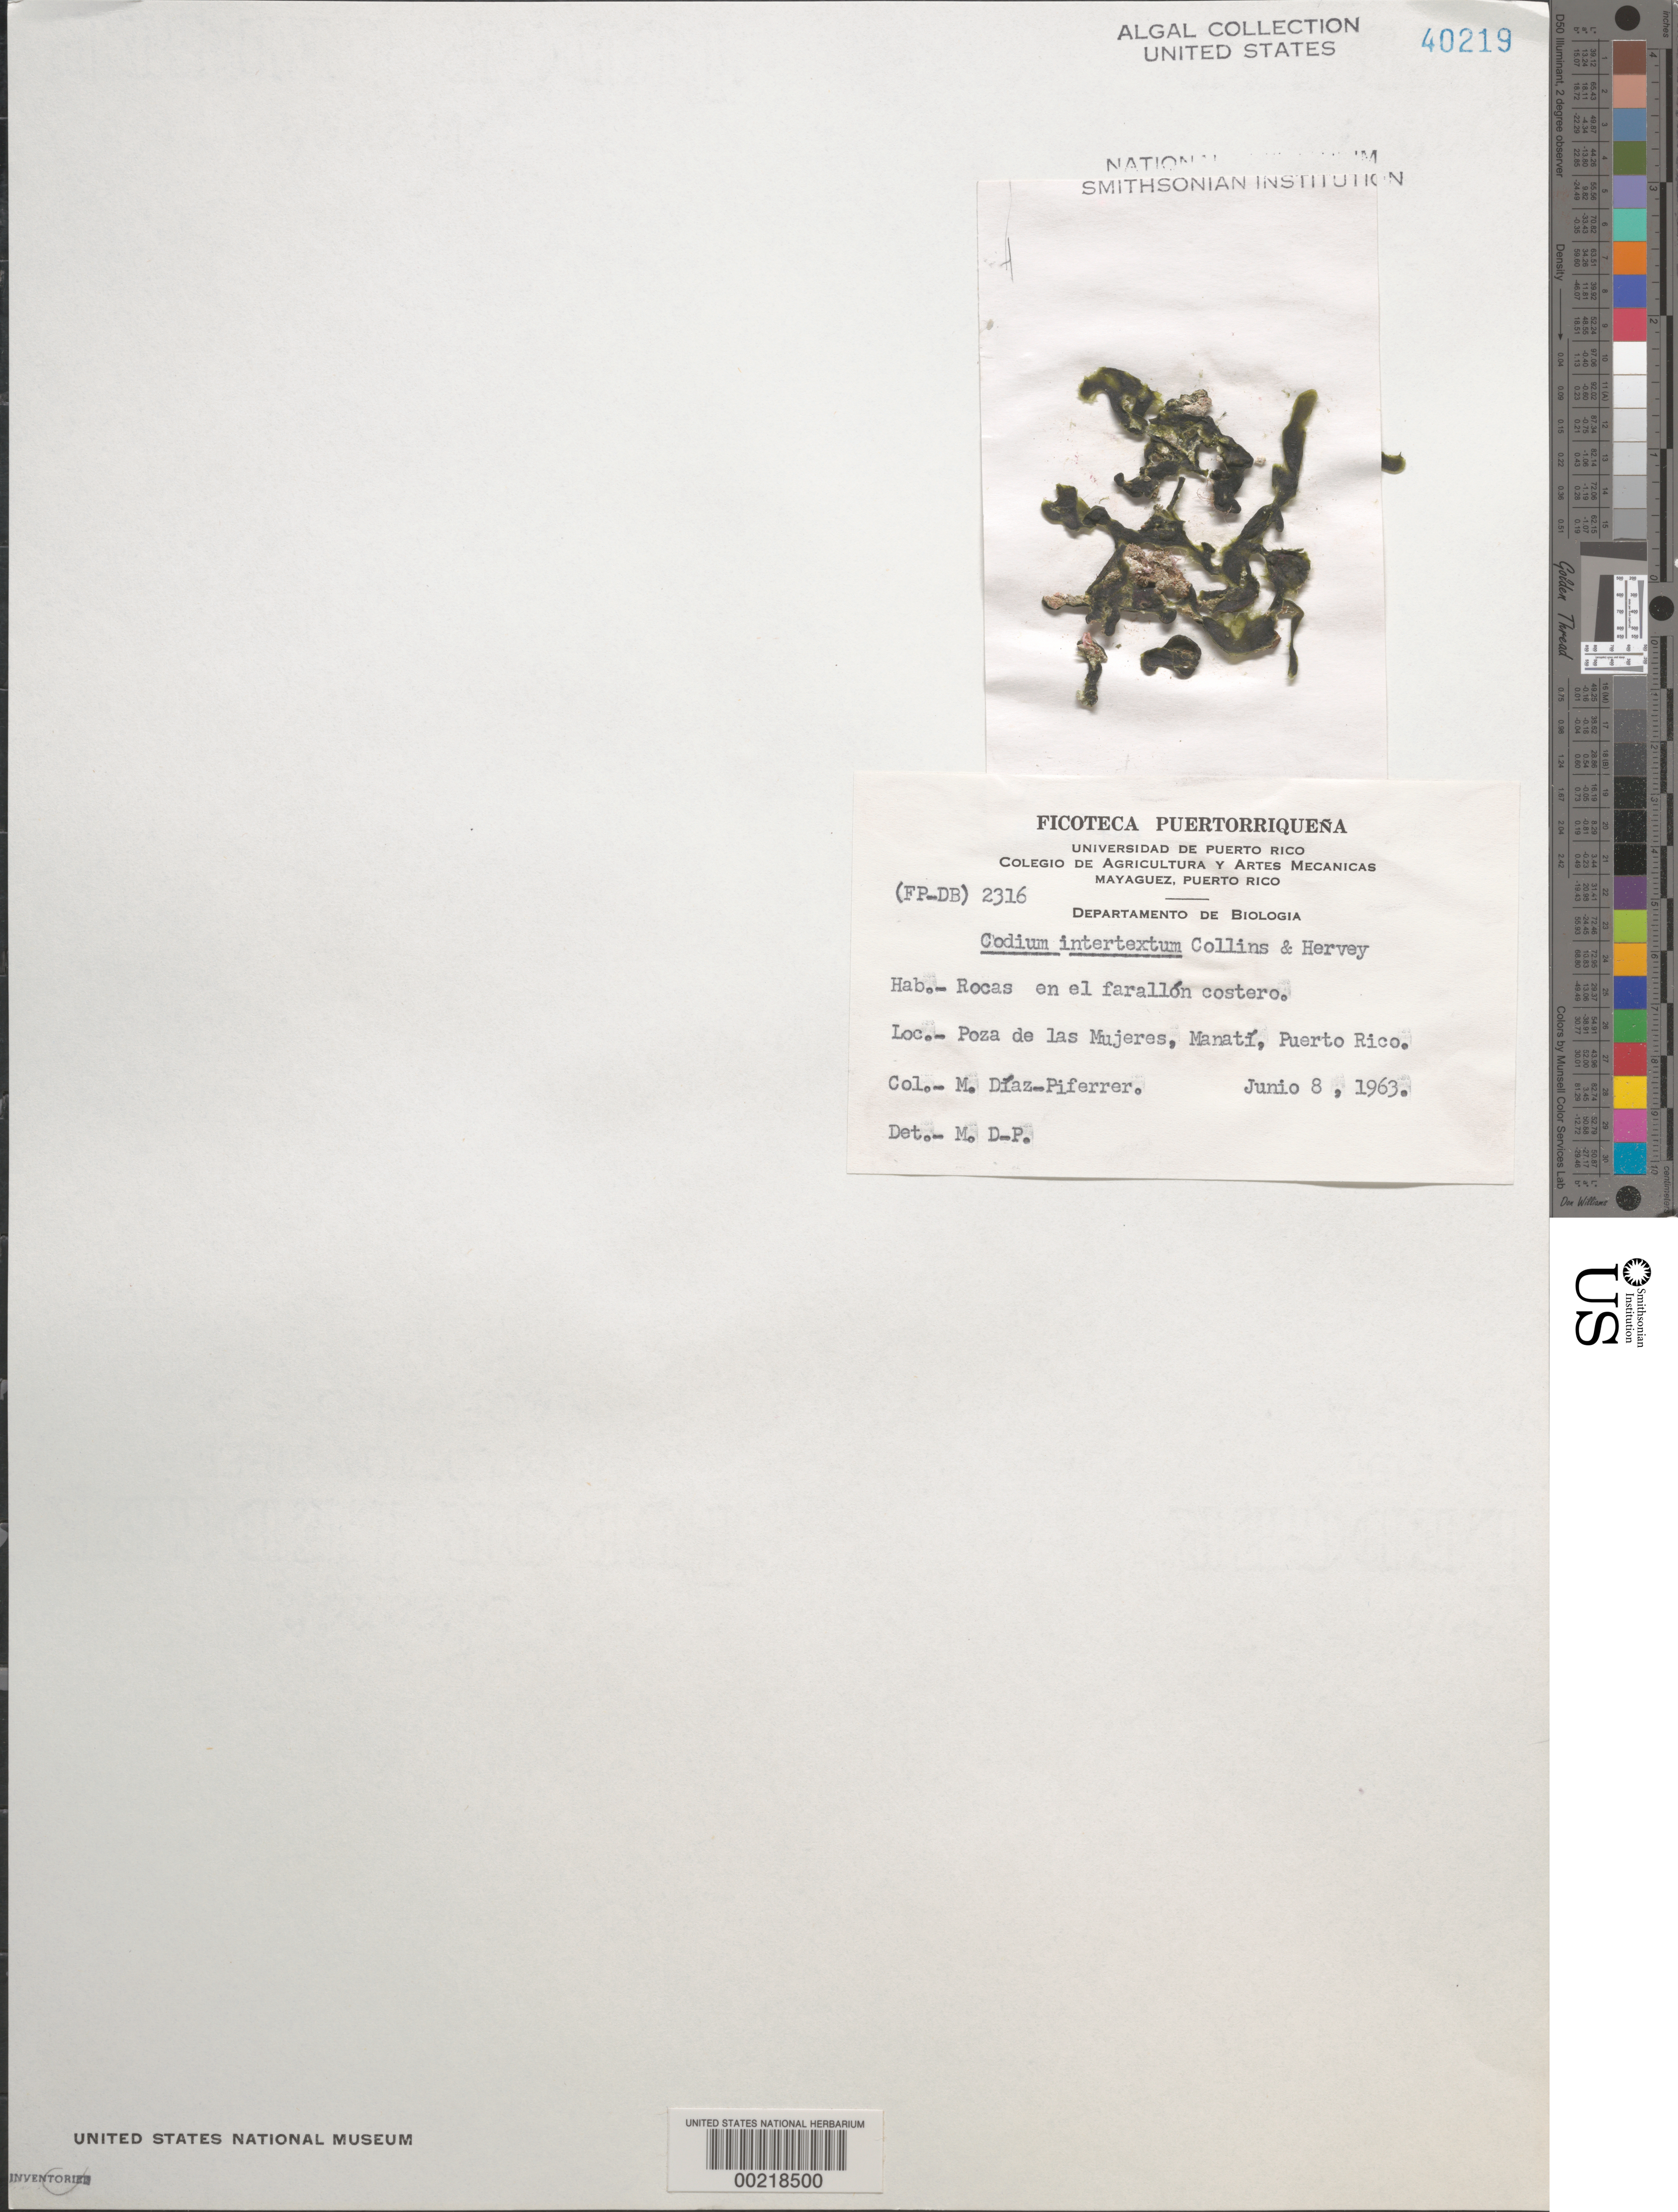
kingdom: Plantae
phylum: Chlorophyta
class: Ulvophyceae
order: Bryopsidales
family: Codiaceae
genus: Codium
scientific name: Codium intertextum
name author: Collins & Herv.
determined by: Diaz-Piferrer, M.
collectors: M. Diaz-Piferrer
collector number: (fp-db) 2316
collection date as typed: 08 Jun 1963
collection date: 1963-06-08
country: Puerto Rico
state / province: Manati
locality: Manati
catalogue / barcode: US 40219